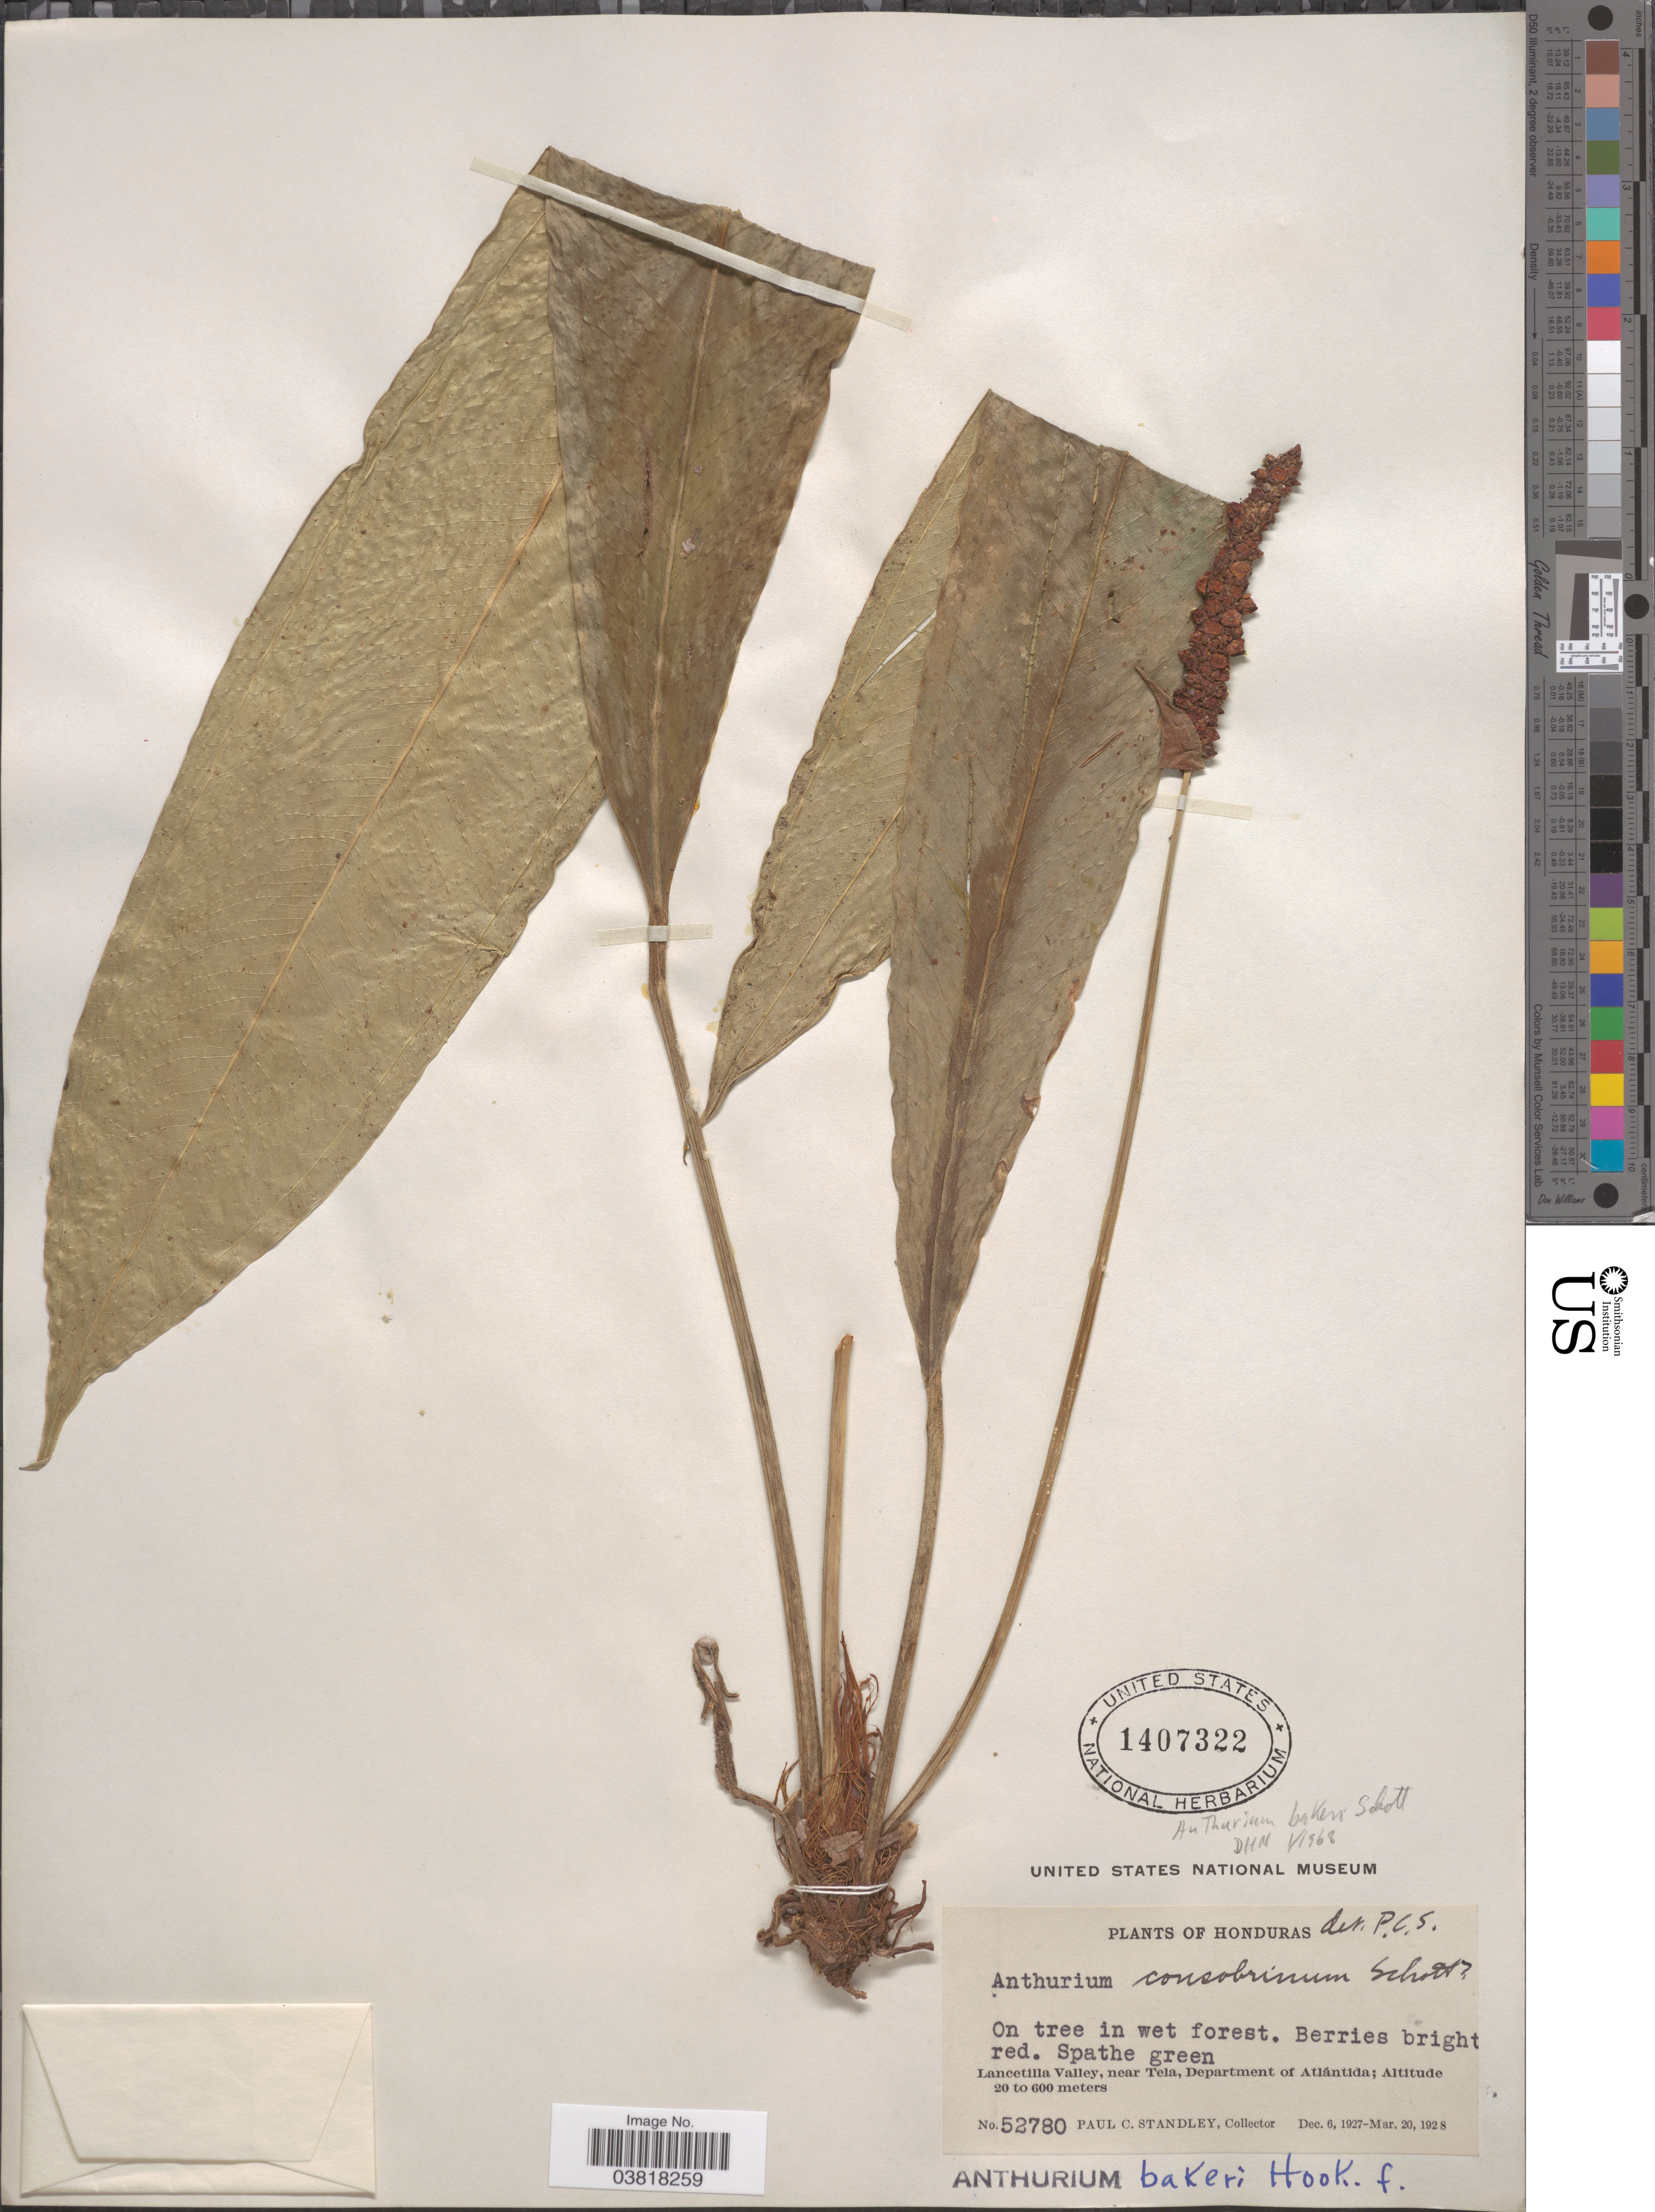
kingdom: Plantae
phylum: Tracheophyta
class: Liliopsida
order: Alismatales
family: Araceae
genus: Anthurium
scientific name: Anthurium bakeri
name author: Hook. f.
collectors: P. C. Standley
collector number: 52780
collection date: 1927-12-06/1928-03-20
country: Honduras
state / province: Atlantida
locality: Lancetilla Valley, near Tela, Department of Atlántida.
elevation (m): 20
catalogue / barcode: US 1407322